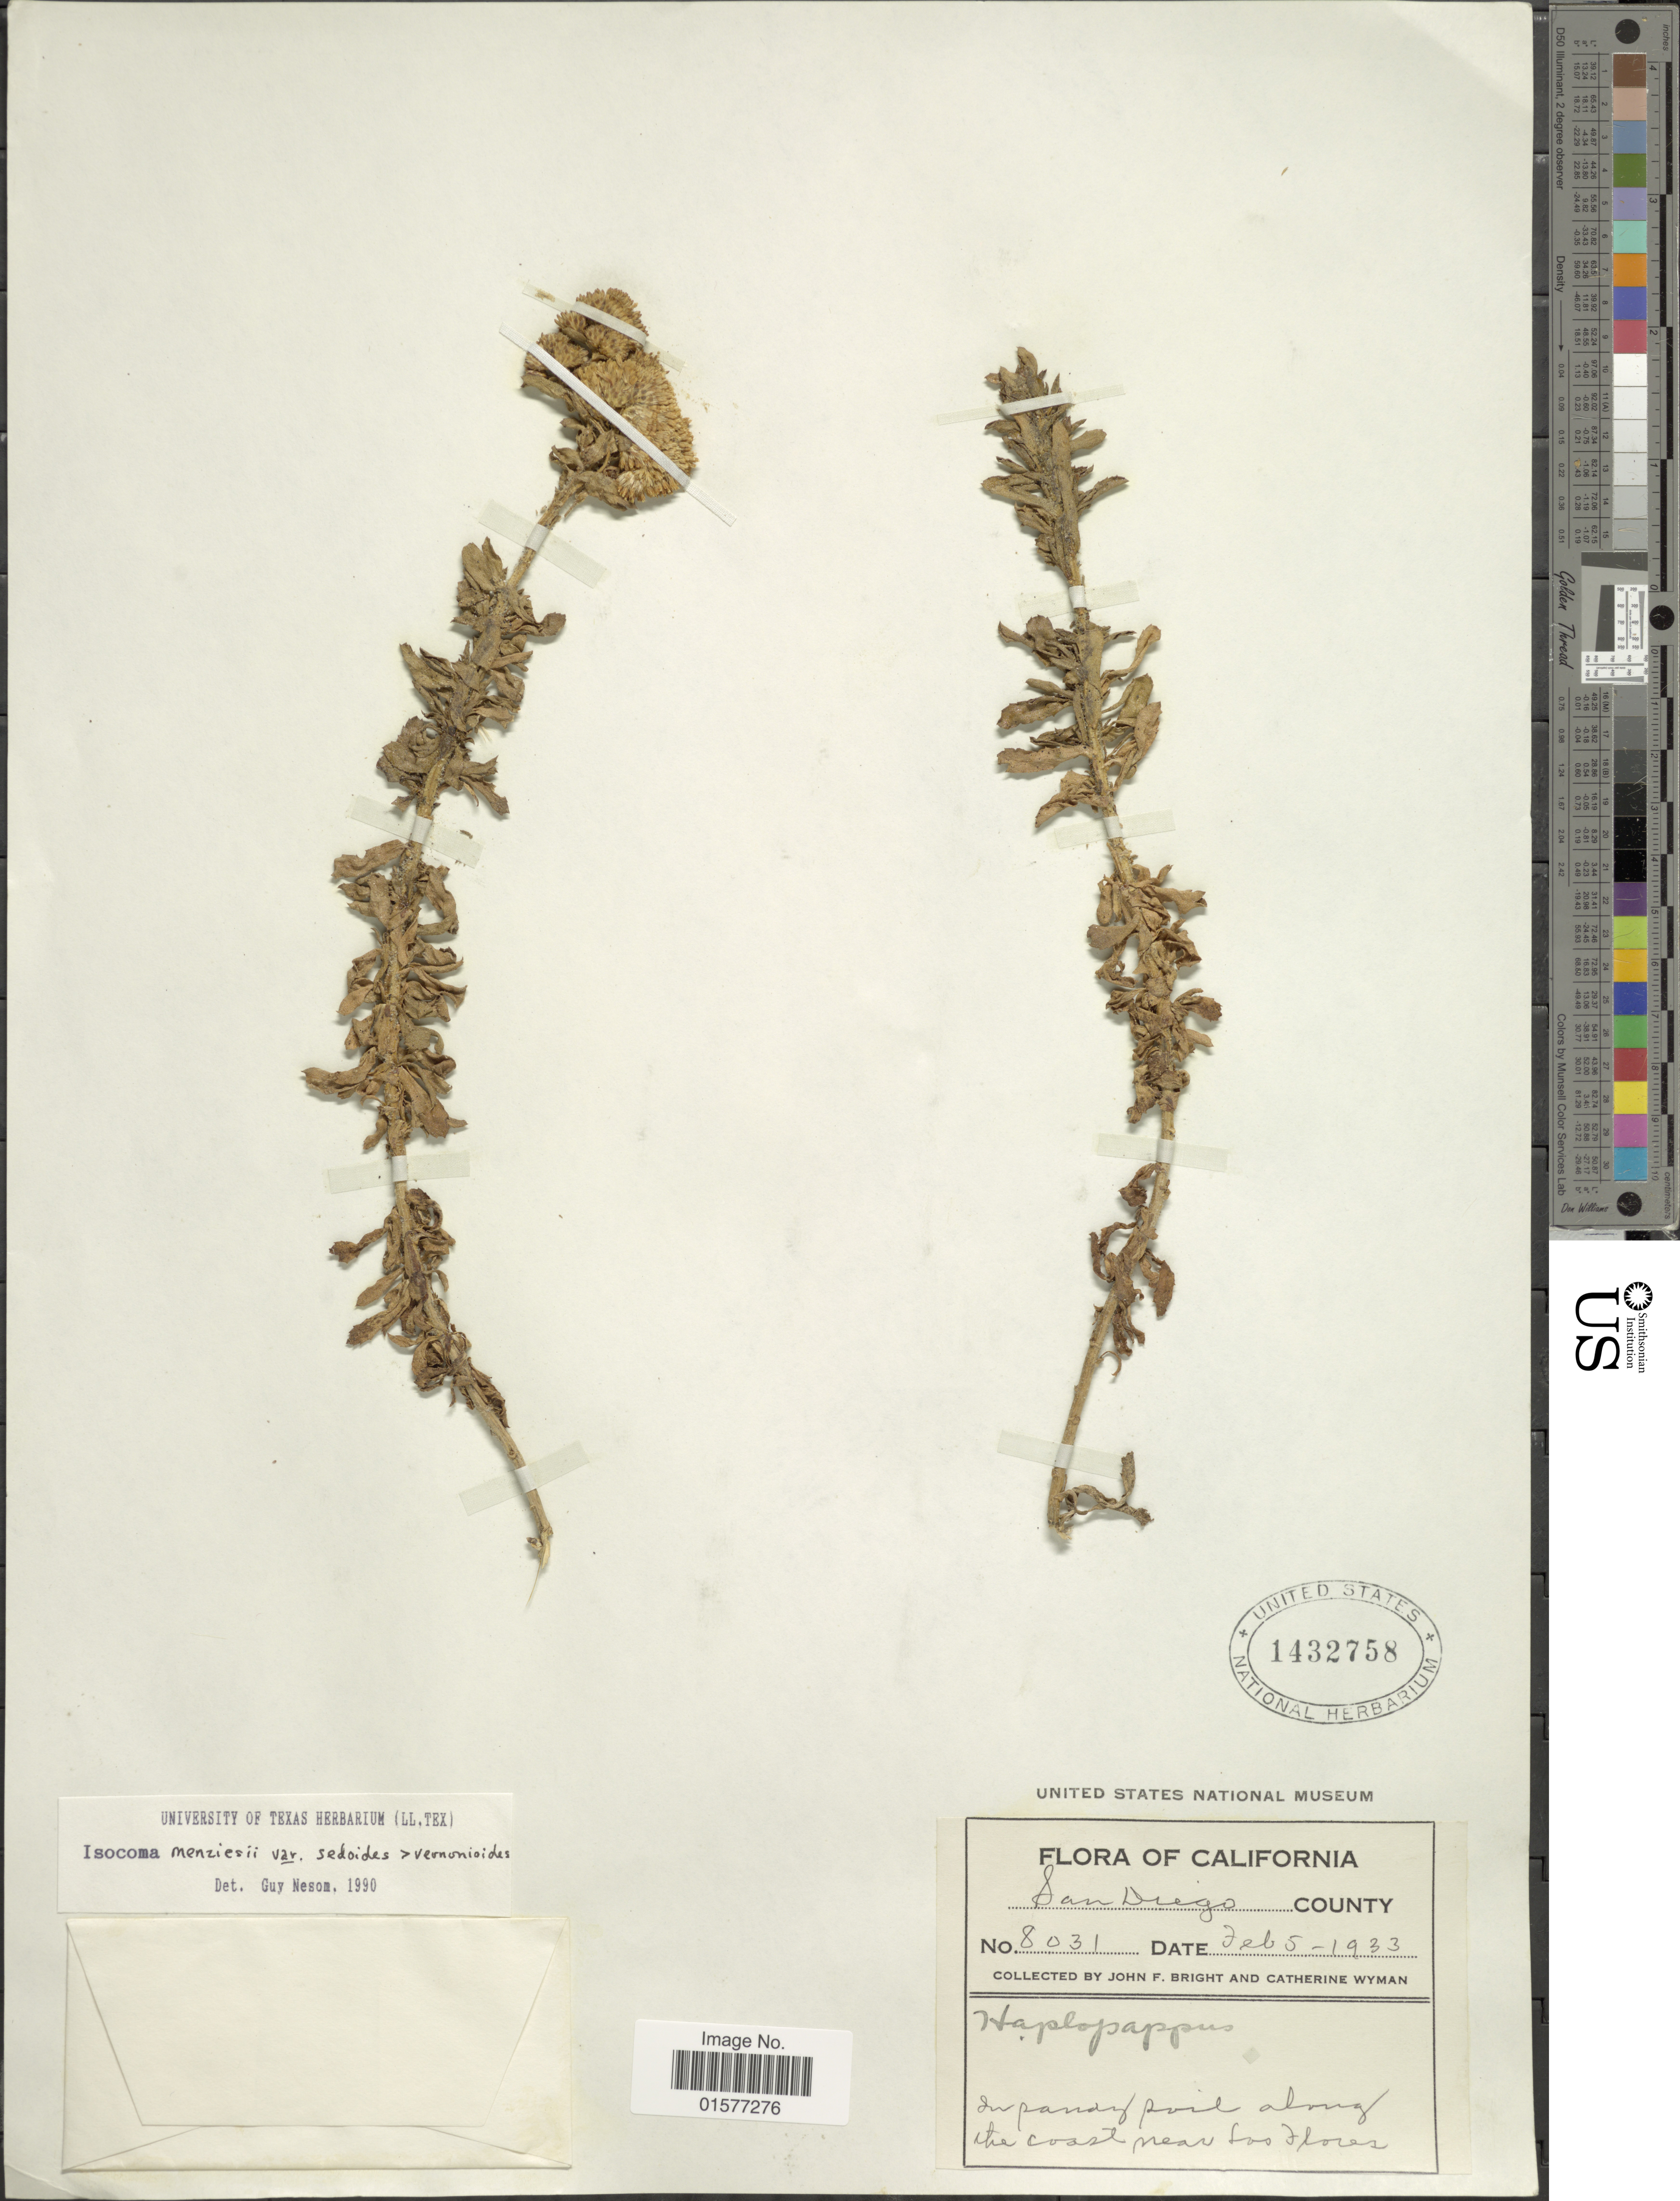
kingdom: Plantae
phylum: Tracheophyta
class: Magnoliopsida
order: Asterales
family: Asteraceae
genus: Isocoma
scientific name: Isocoma menziesii var. sedoides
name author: (Greene) G.L. Nesom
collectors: J. Bright & C. Wyman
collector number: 8031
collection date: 1933-02-05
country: United States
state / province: California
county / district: San Diego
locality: San Diego County, In panaz soil along the coastal near Los Flores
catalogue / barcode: US 1432758